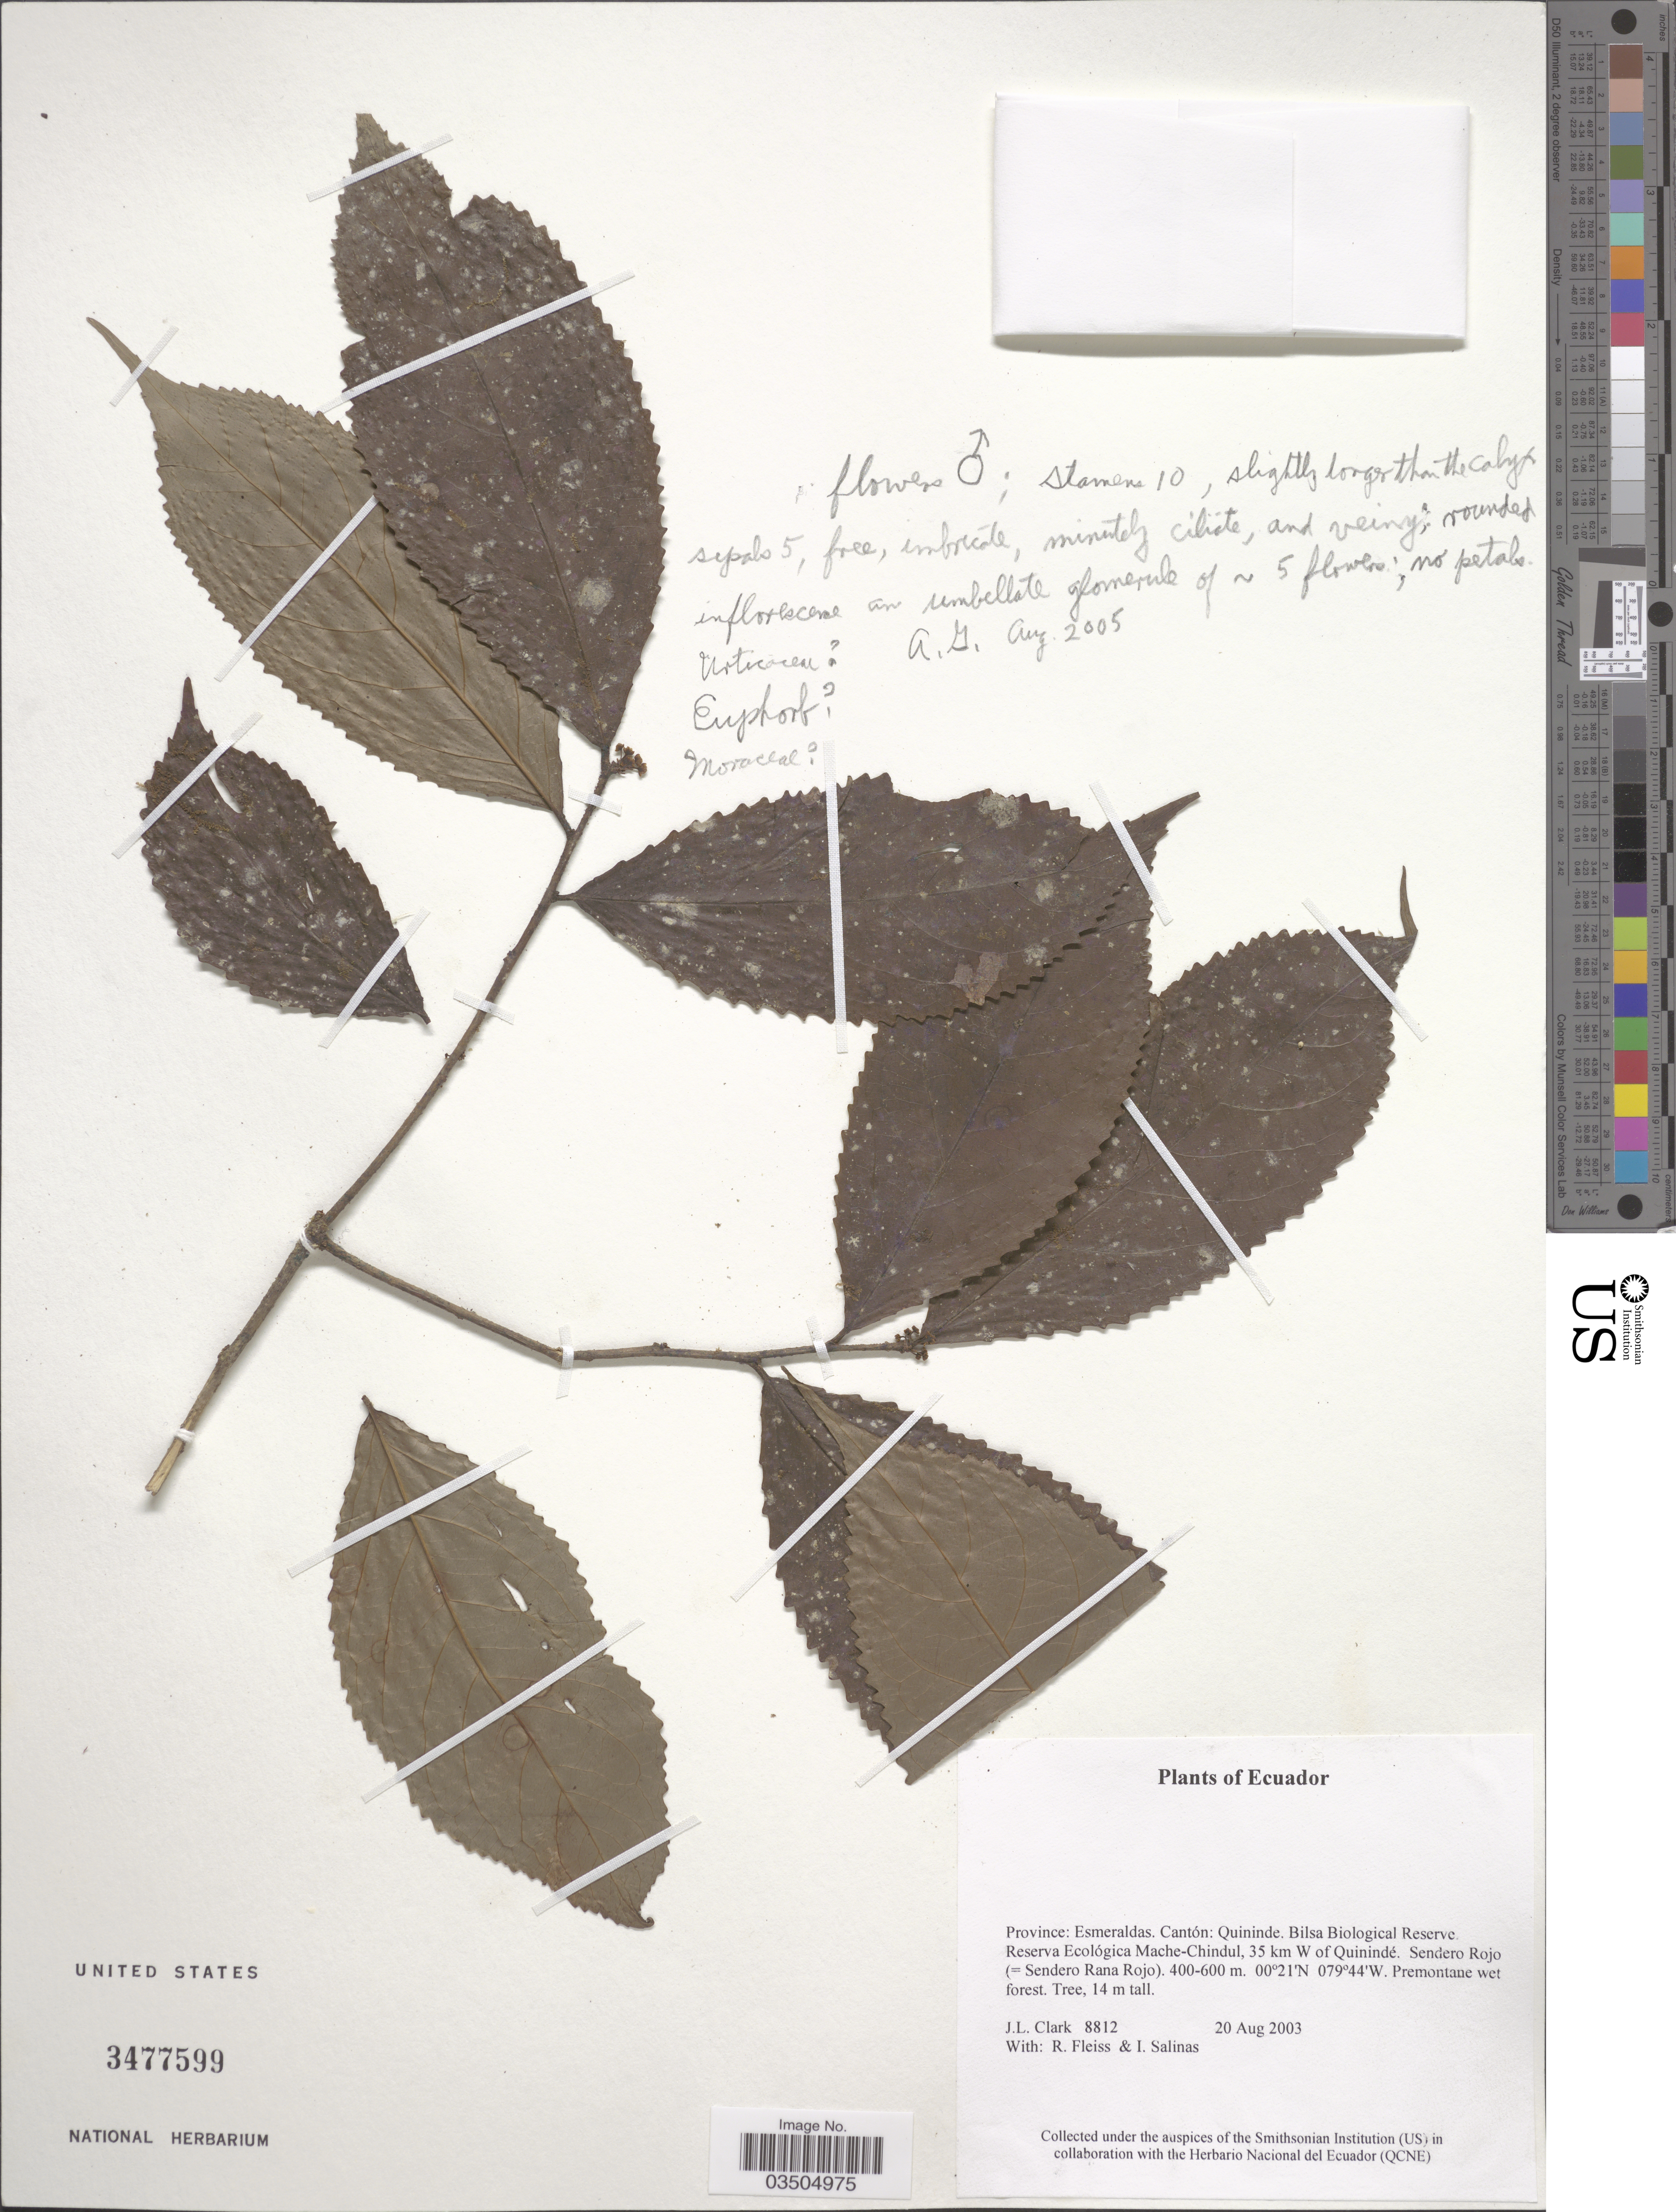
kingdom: Plantae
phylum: Tracheophyta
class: Magnoliopsida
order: Proteales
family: Proteaceae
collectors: J. L. Clark, R. Fleiss & I. Salinas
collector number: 8812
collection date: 2003-08-20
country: Ecuador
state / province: Esmeraldas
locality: Cantón: Quininde. Bilsa Biological Reserve. Reserva Ecológica Mache-Chindul, 35 km W of Quinindé. Sendero Rojo (=Sendero Rana Rojo).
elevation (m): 400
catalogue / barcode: US 3477599